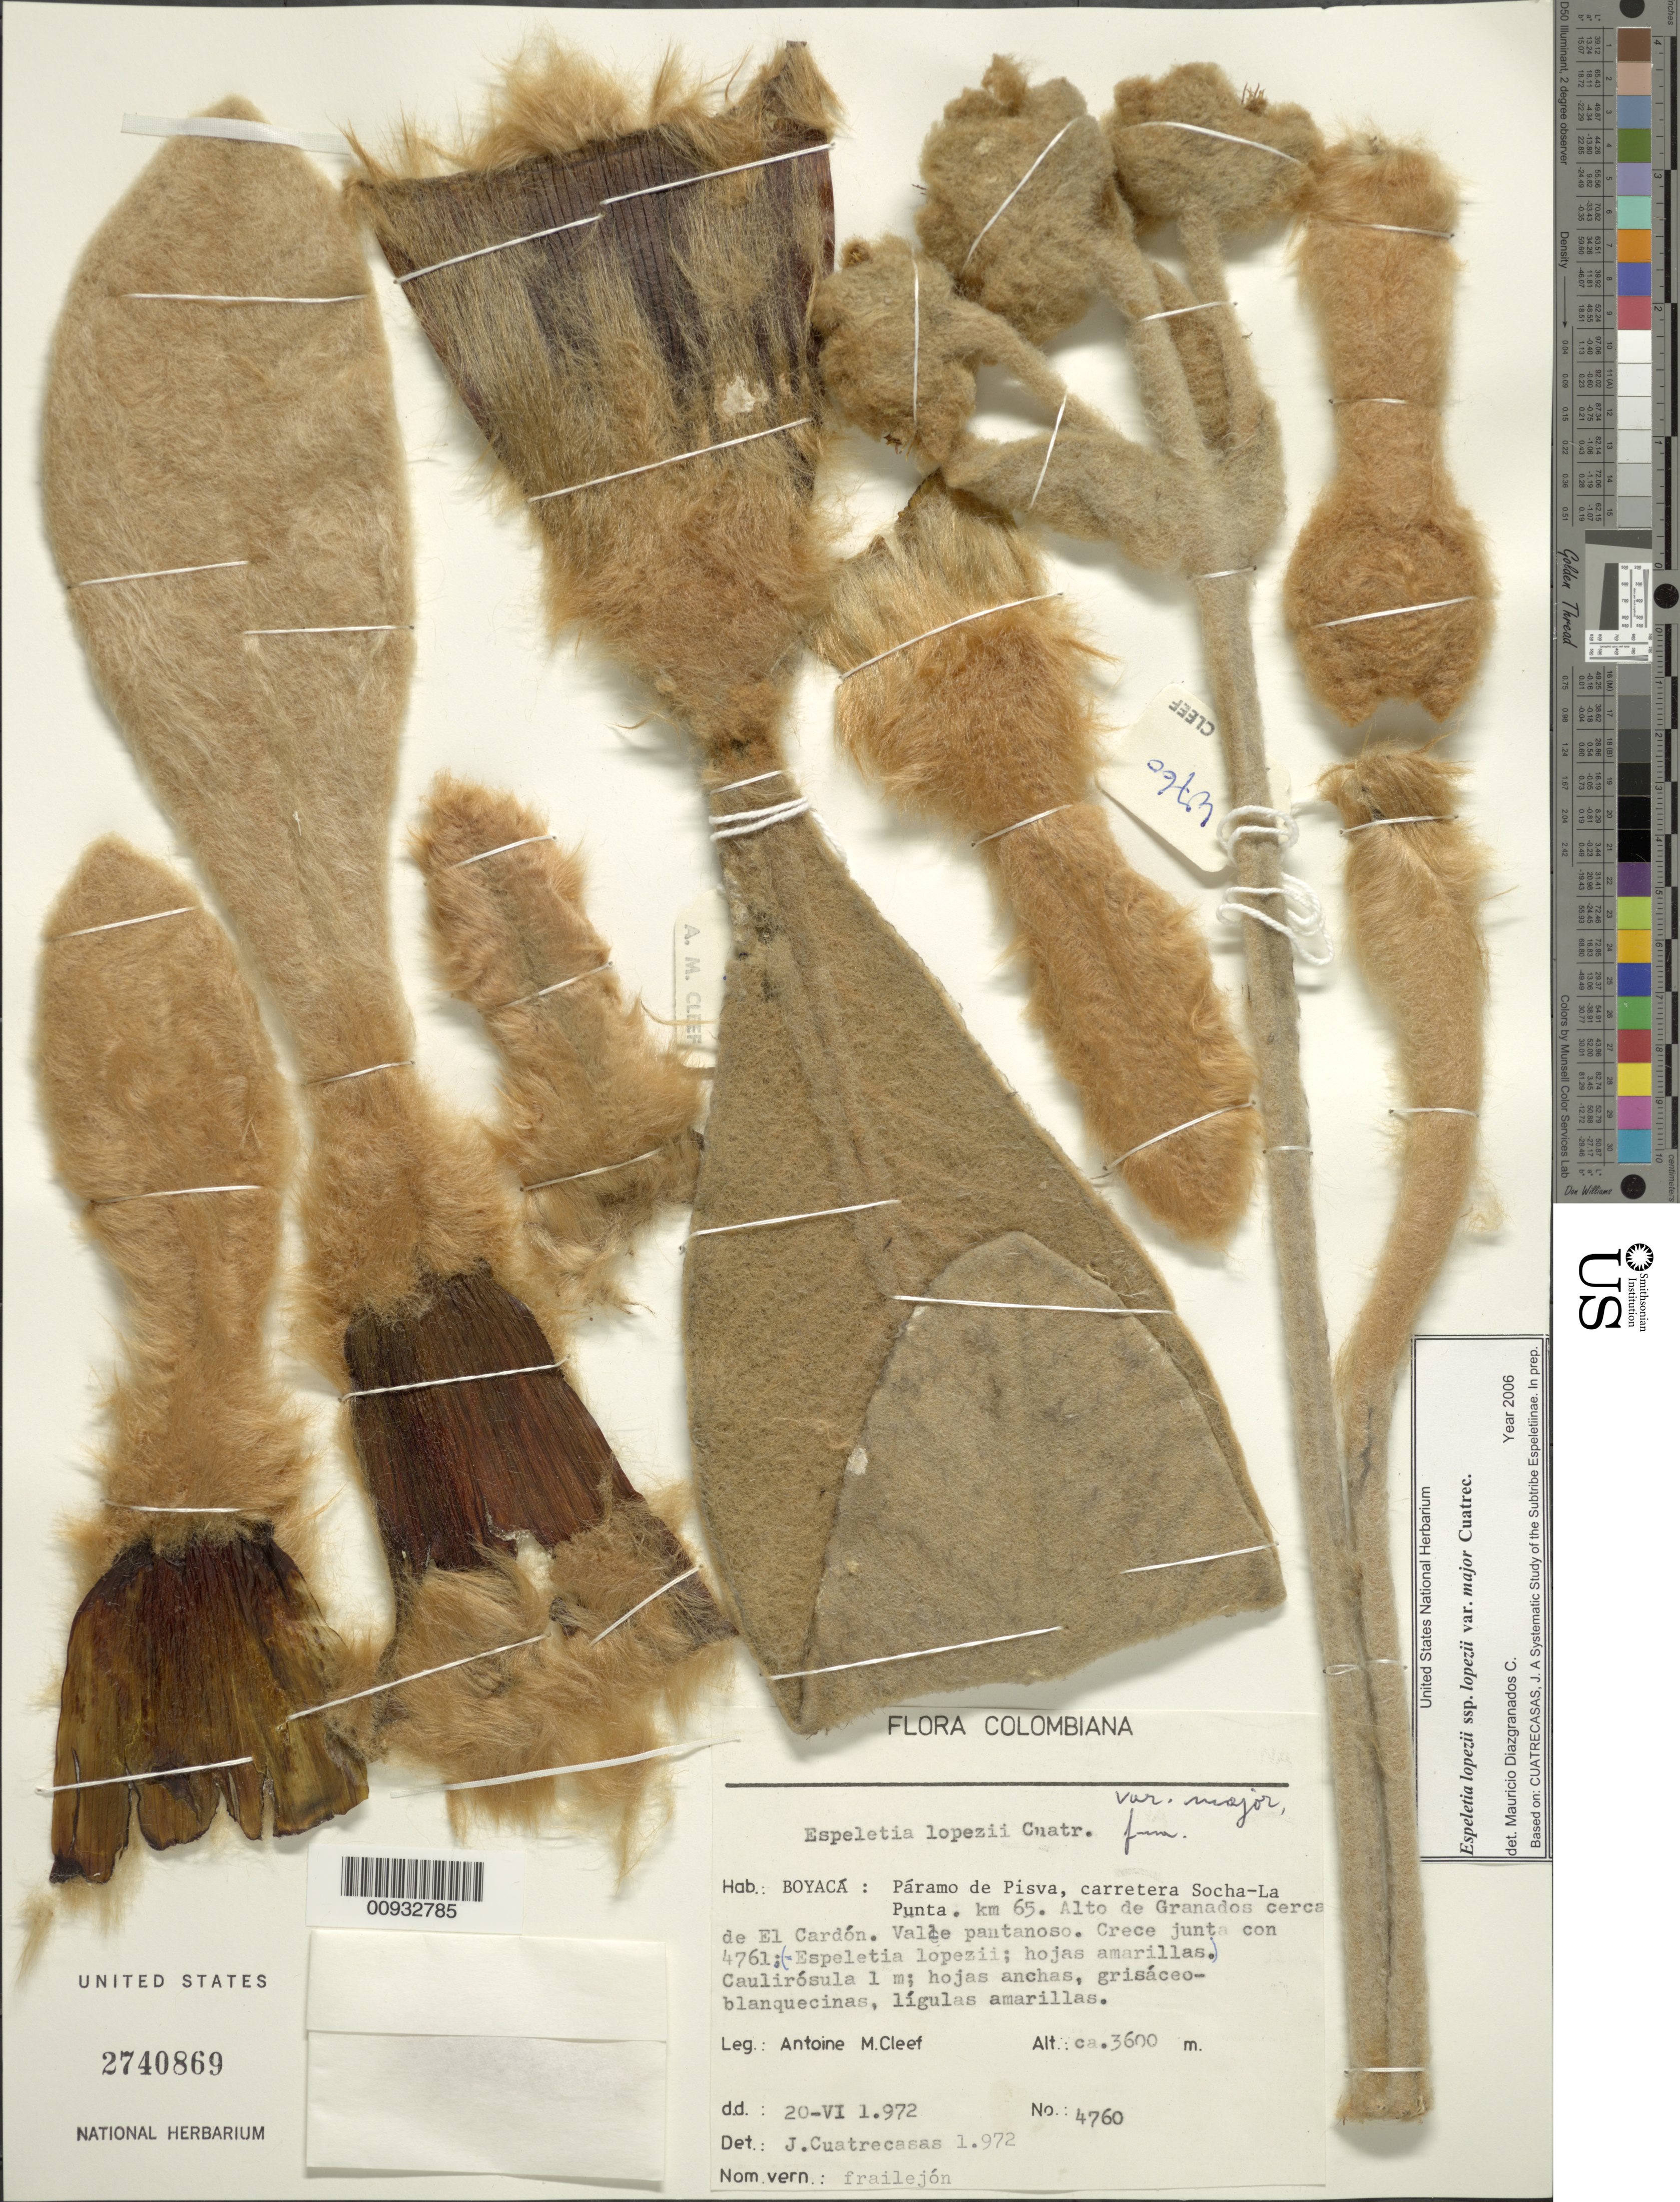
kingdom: Plantae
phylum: Tracheophyta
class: Magnoliopsida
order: Asterales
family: Asteraceae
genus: Espeletia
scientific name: Espeletia lopezii var. major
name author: Cuatrec.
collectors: A. M. Cleef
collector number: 4760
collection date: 1972-06-20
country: Colombia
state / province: Boyacá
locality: Paramo de Pisva, carretera Socha-La Punta. km 65. Alto de Granados cerca de El Cardon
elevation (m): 3600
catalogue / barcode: US 2740869